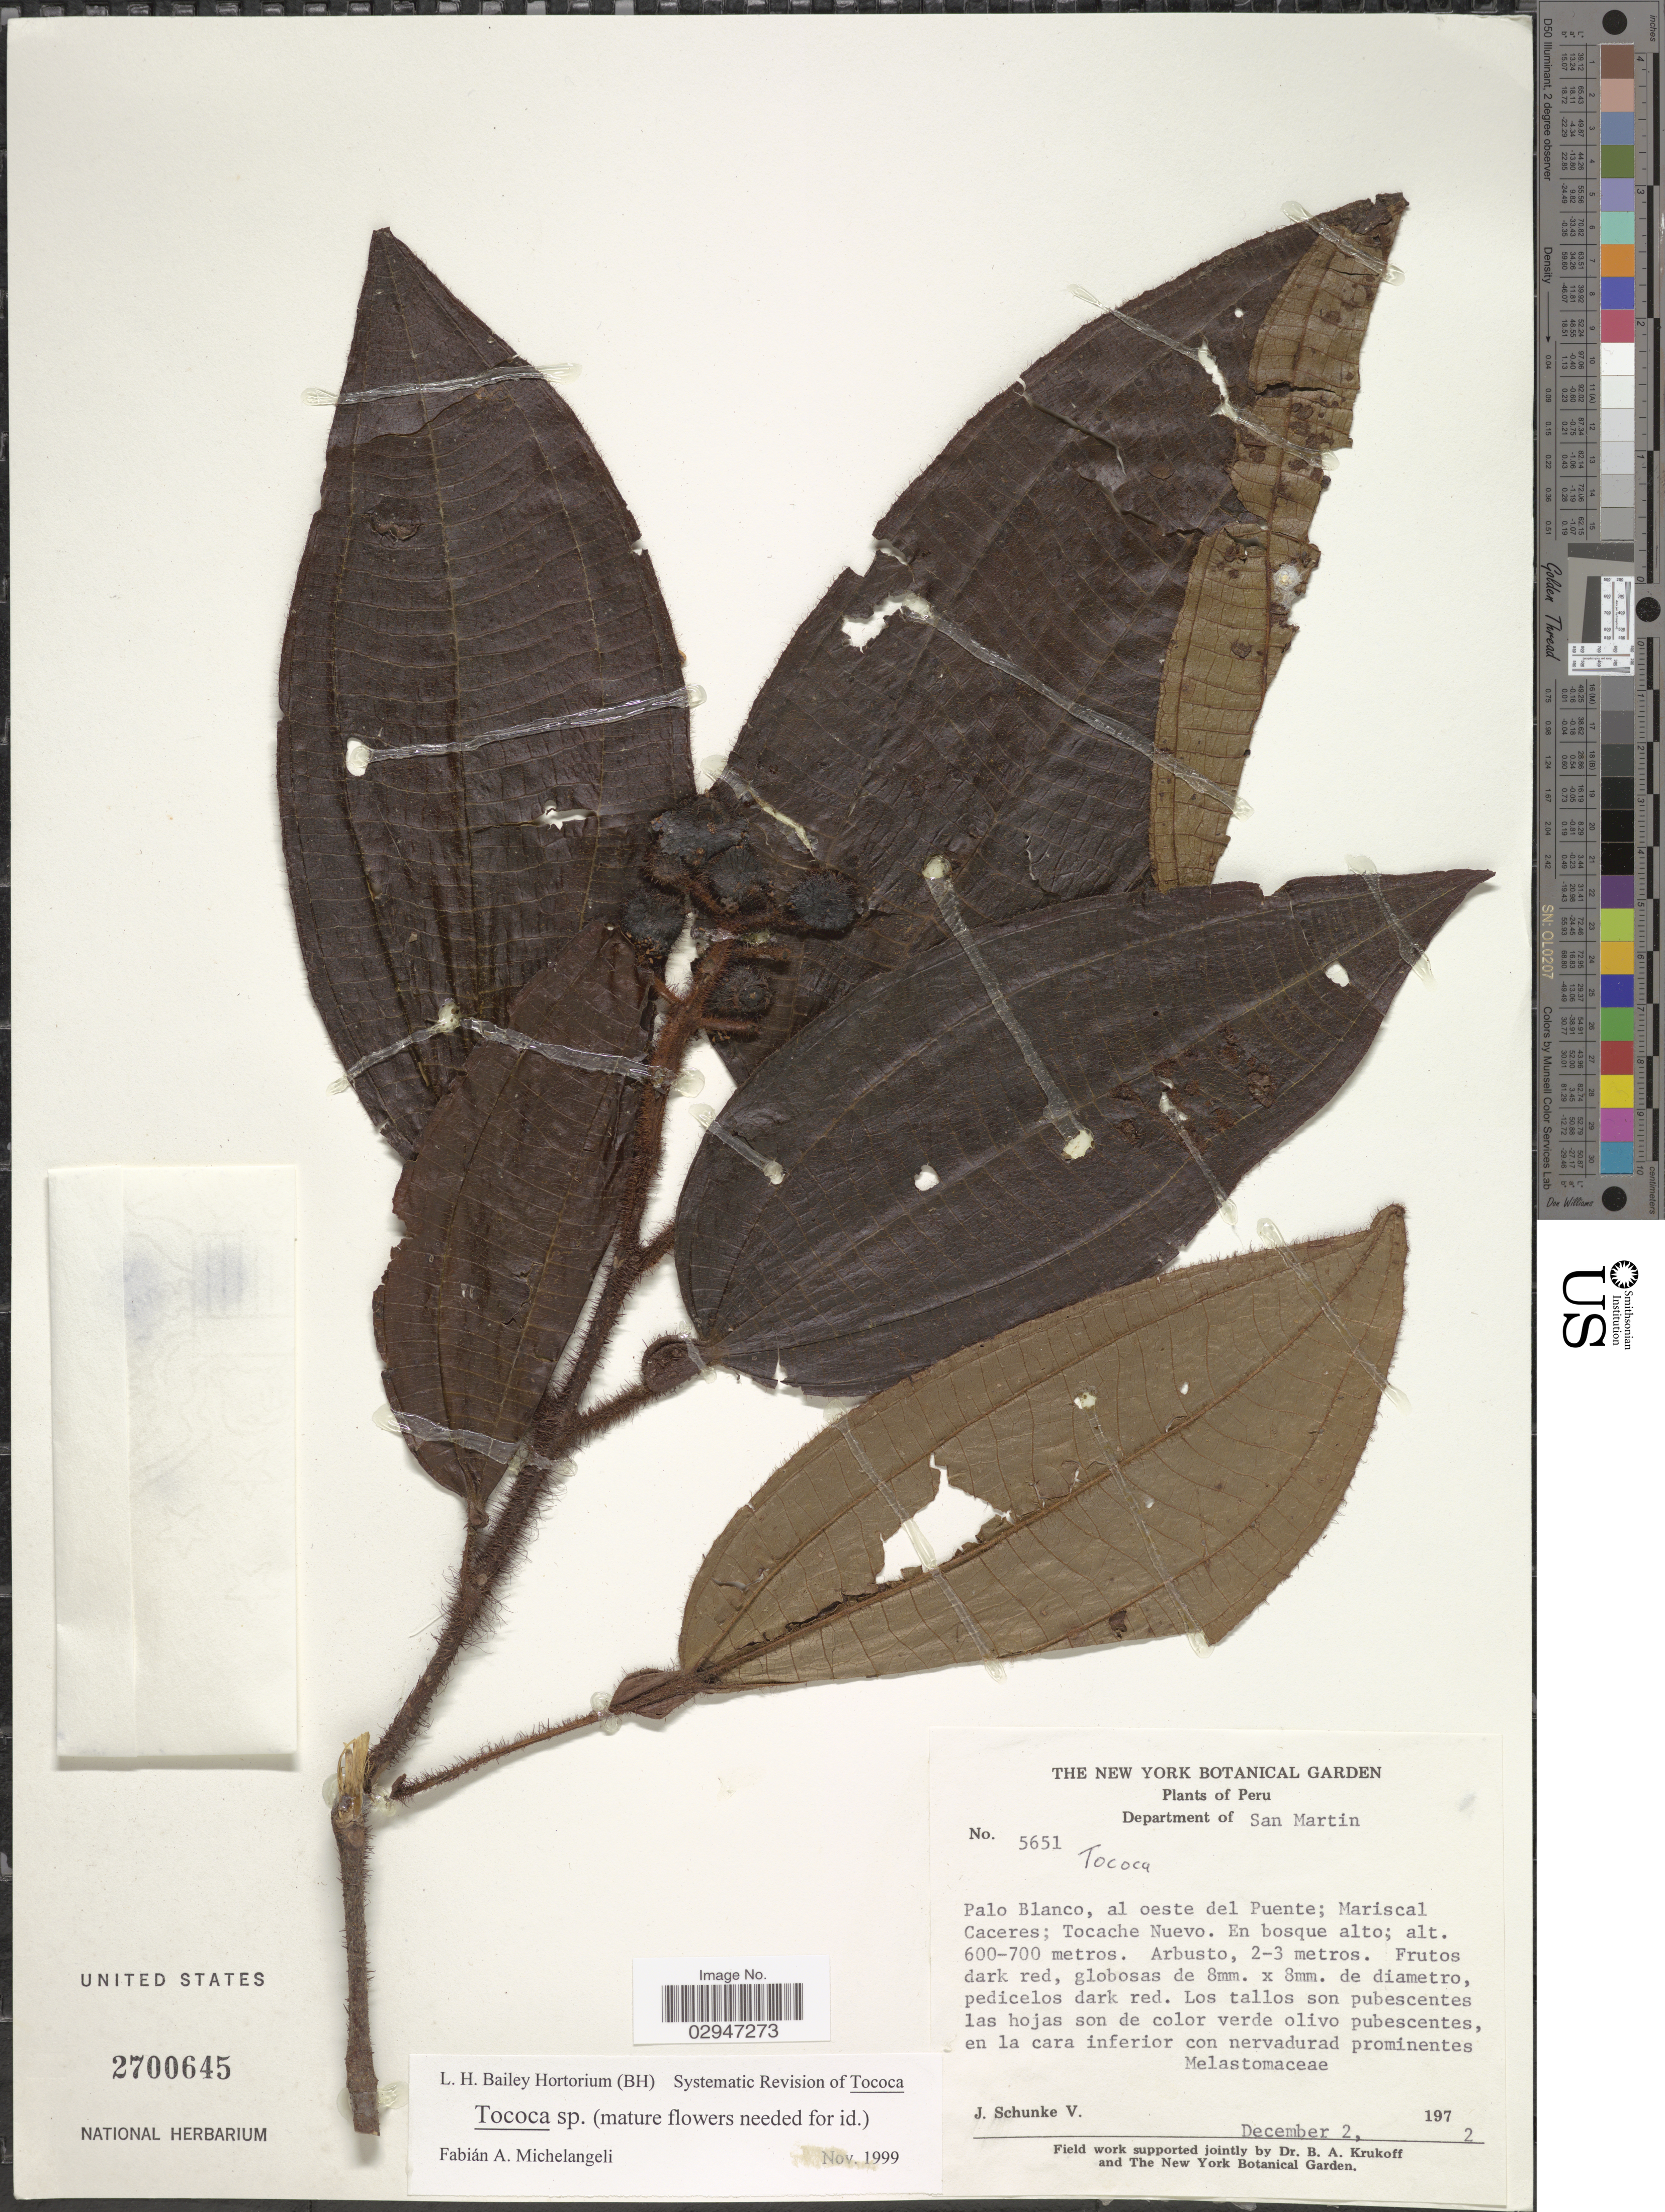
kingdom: Plantae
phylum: Tracheophyta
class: Magnoliopsida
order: Myrtales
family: Melastomataceae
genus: Tococa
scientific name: Tococa sp.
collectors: J. Schunke Vigo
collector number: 5651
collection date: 1972-12-02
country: Peru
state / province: San Martín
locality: Department of San Martin. Palo Blanco, al oeste del Puente; Mariscal Caceres; Tocache Nuevo.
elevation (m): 600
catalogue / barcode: US 2700645